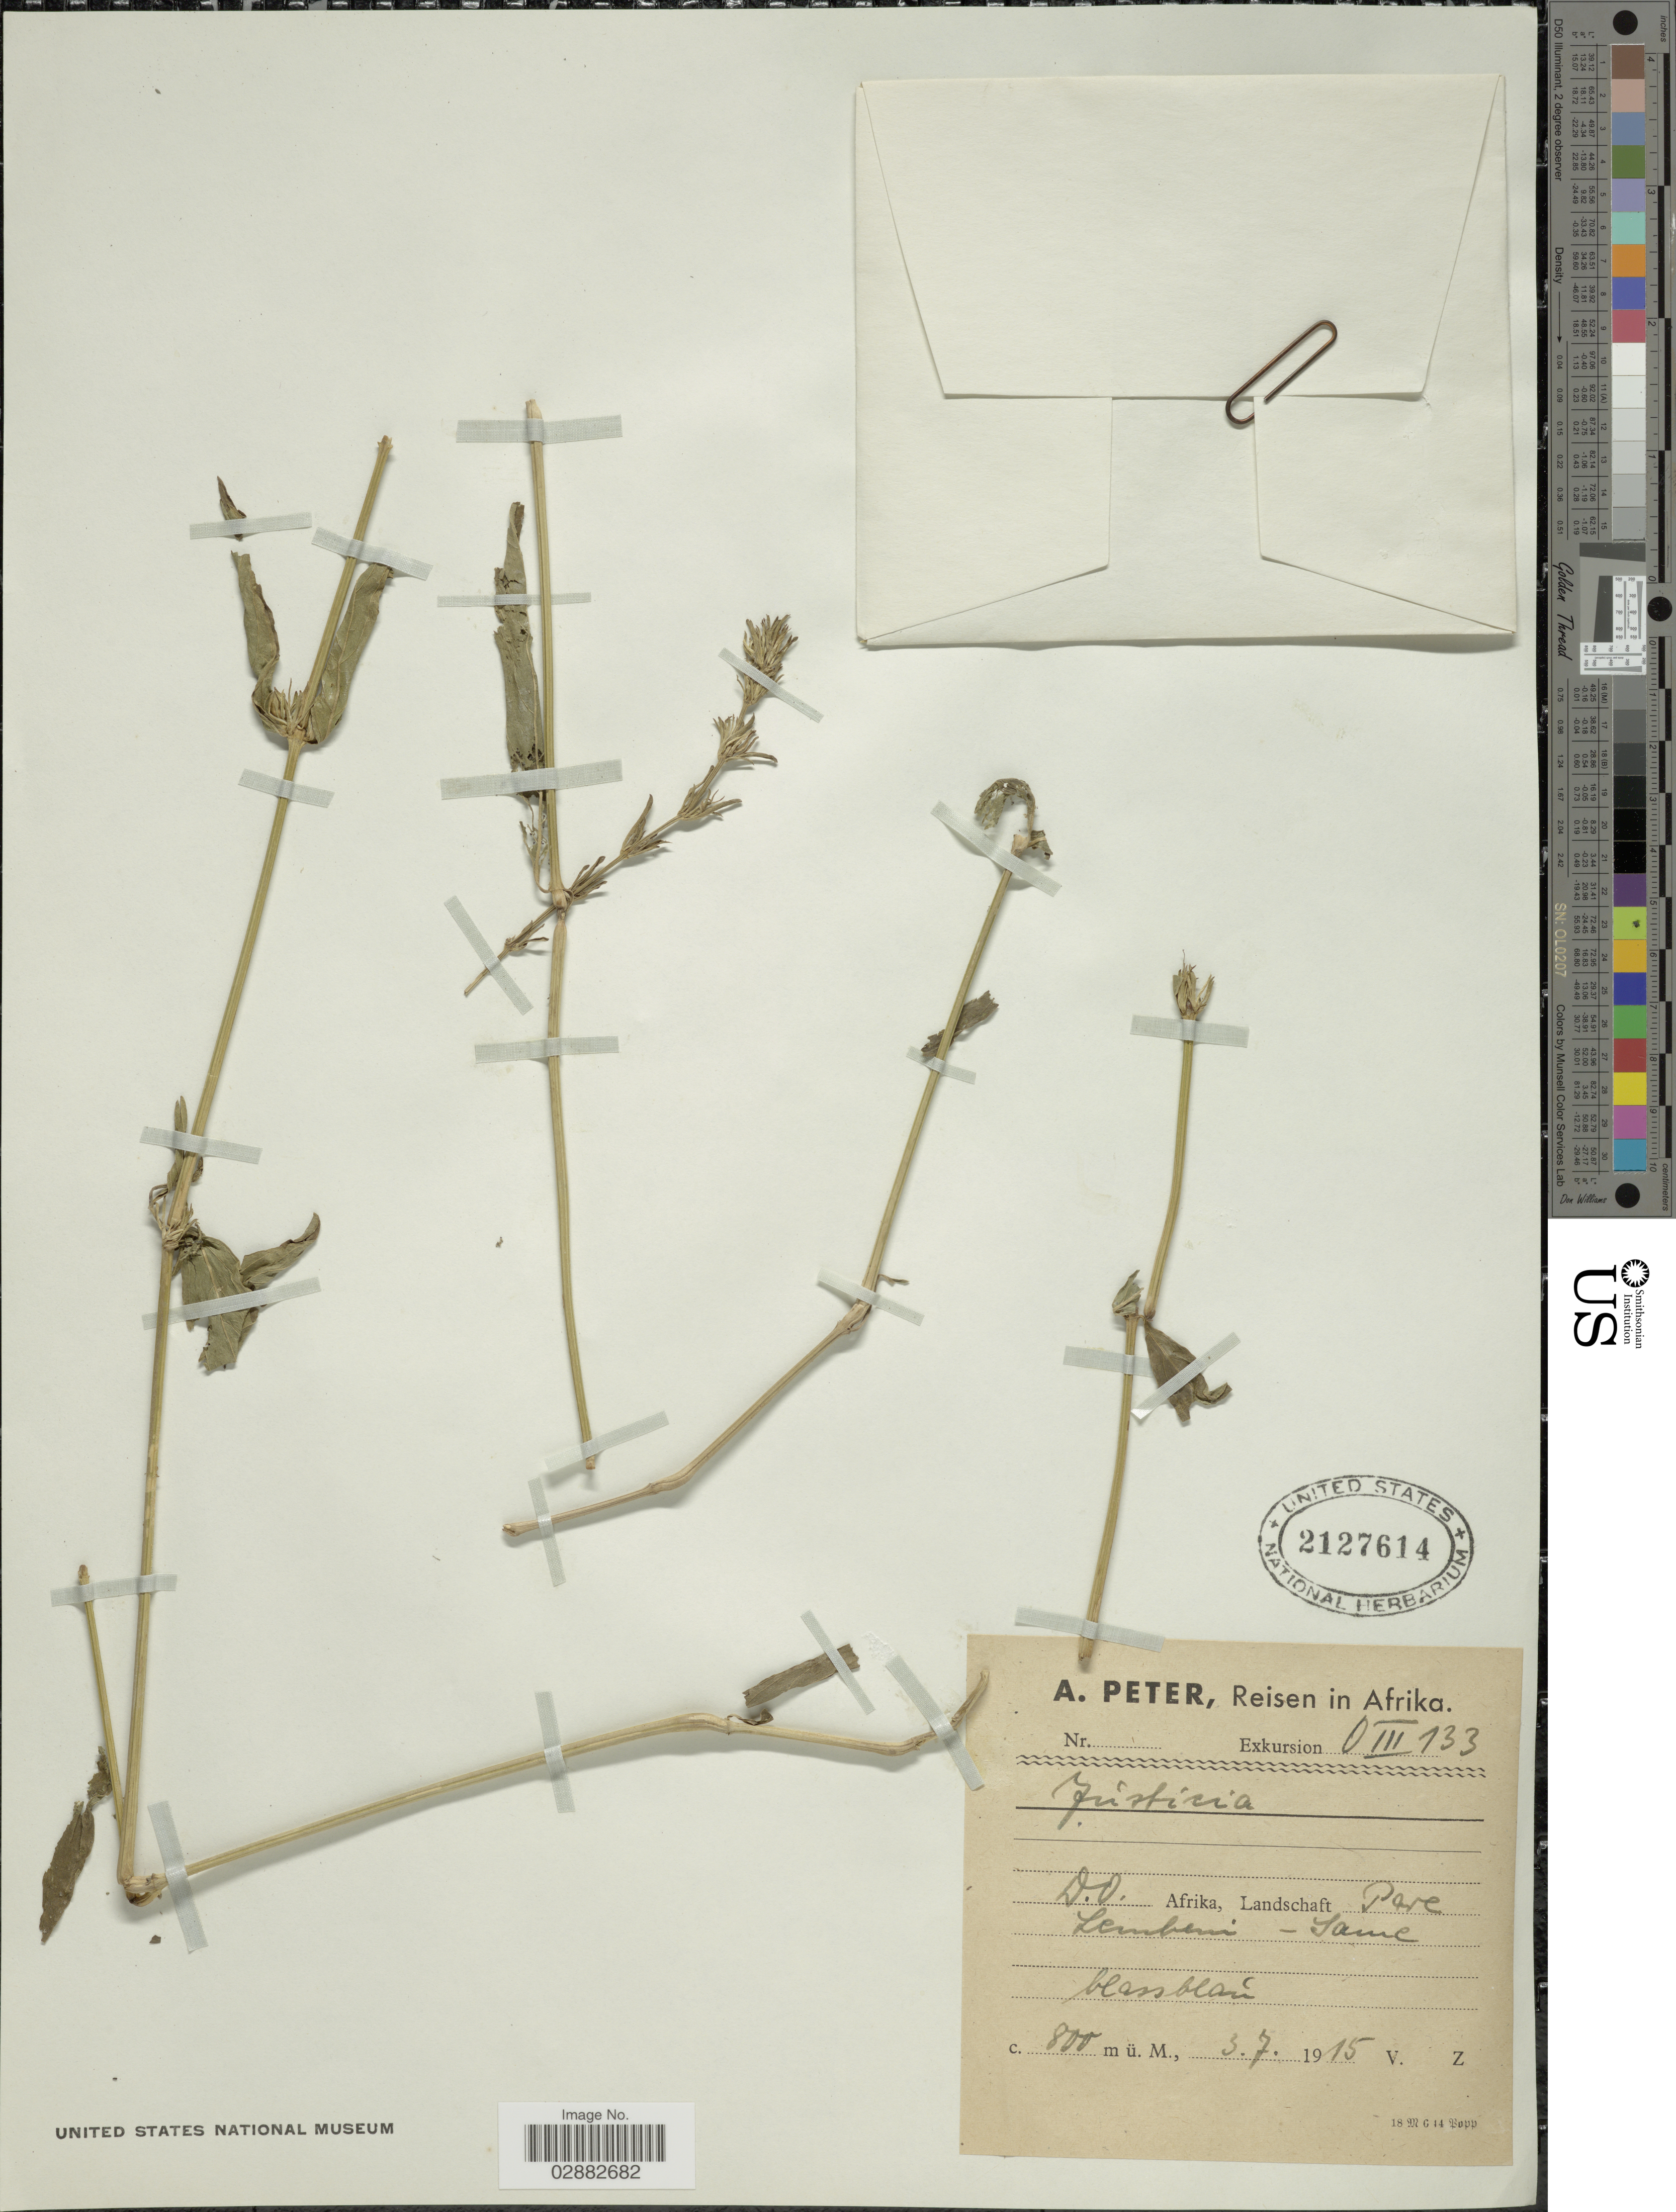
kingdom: Plantae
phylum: Tracheophyta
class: Magnoliopsida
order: Lamiales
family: Acanthaceae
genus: Justicia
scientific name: Justicia sp.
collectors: A. Peter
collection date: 1915-07-03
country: Tanzania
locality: Afrika, D.O. Afrika, Landschaft Pare Lembeni - Same.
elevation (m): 800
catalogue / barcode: US 2127614